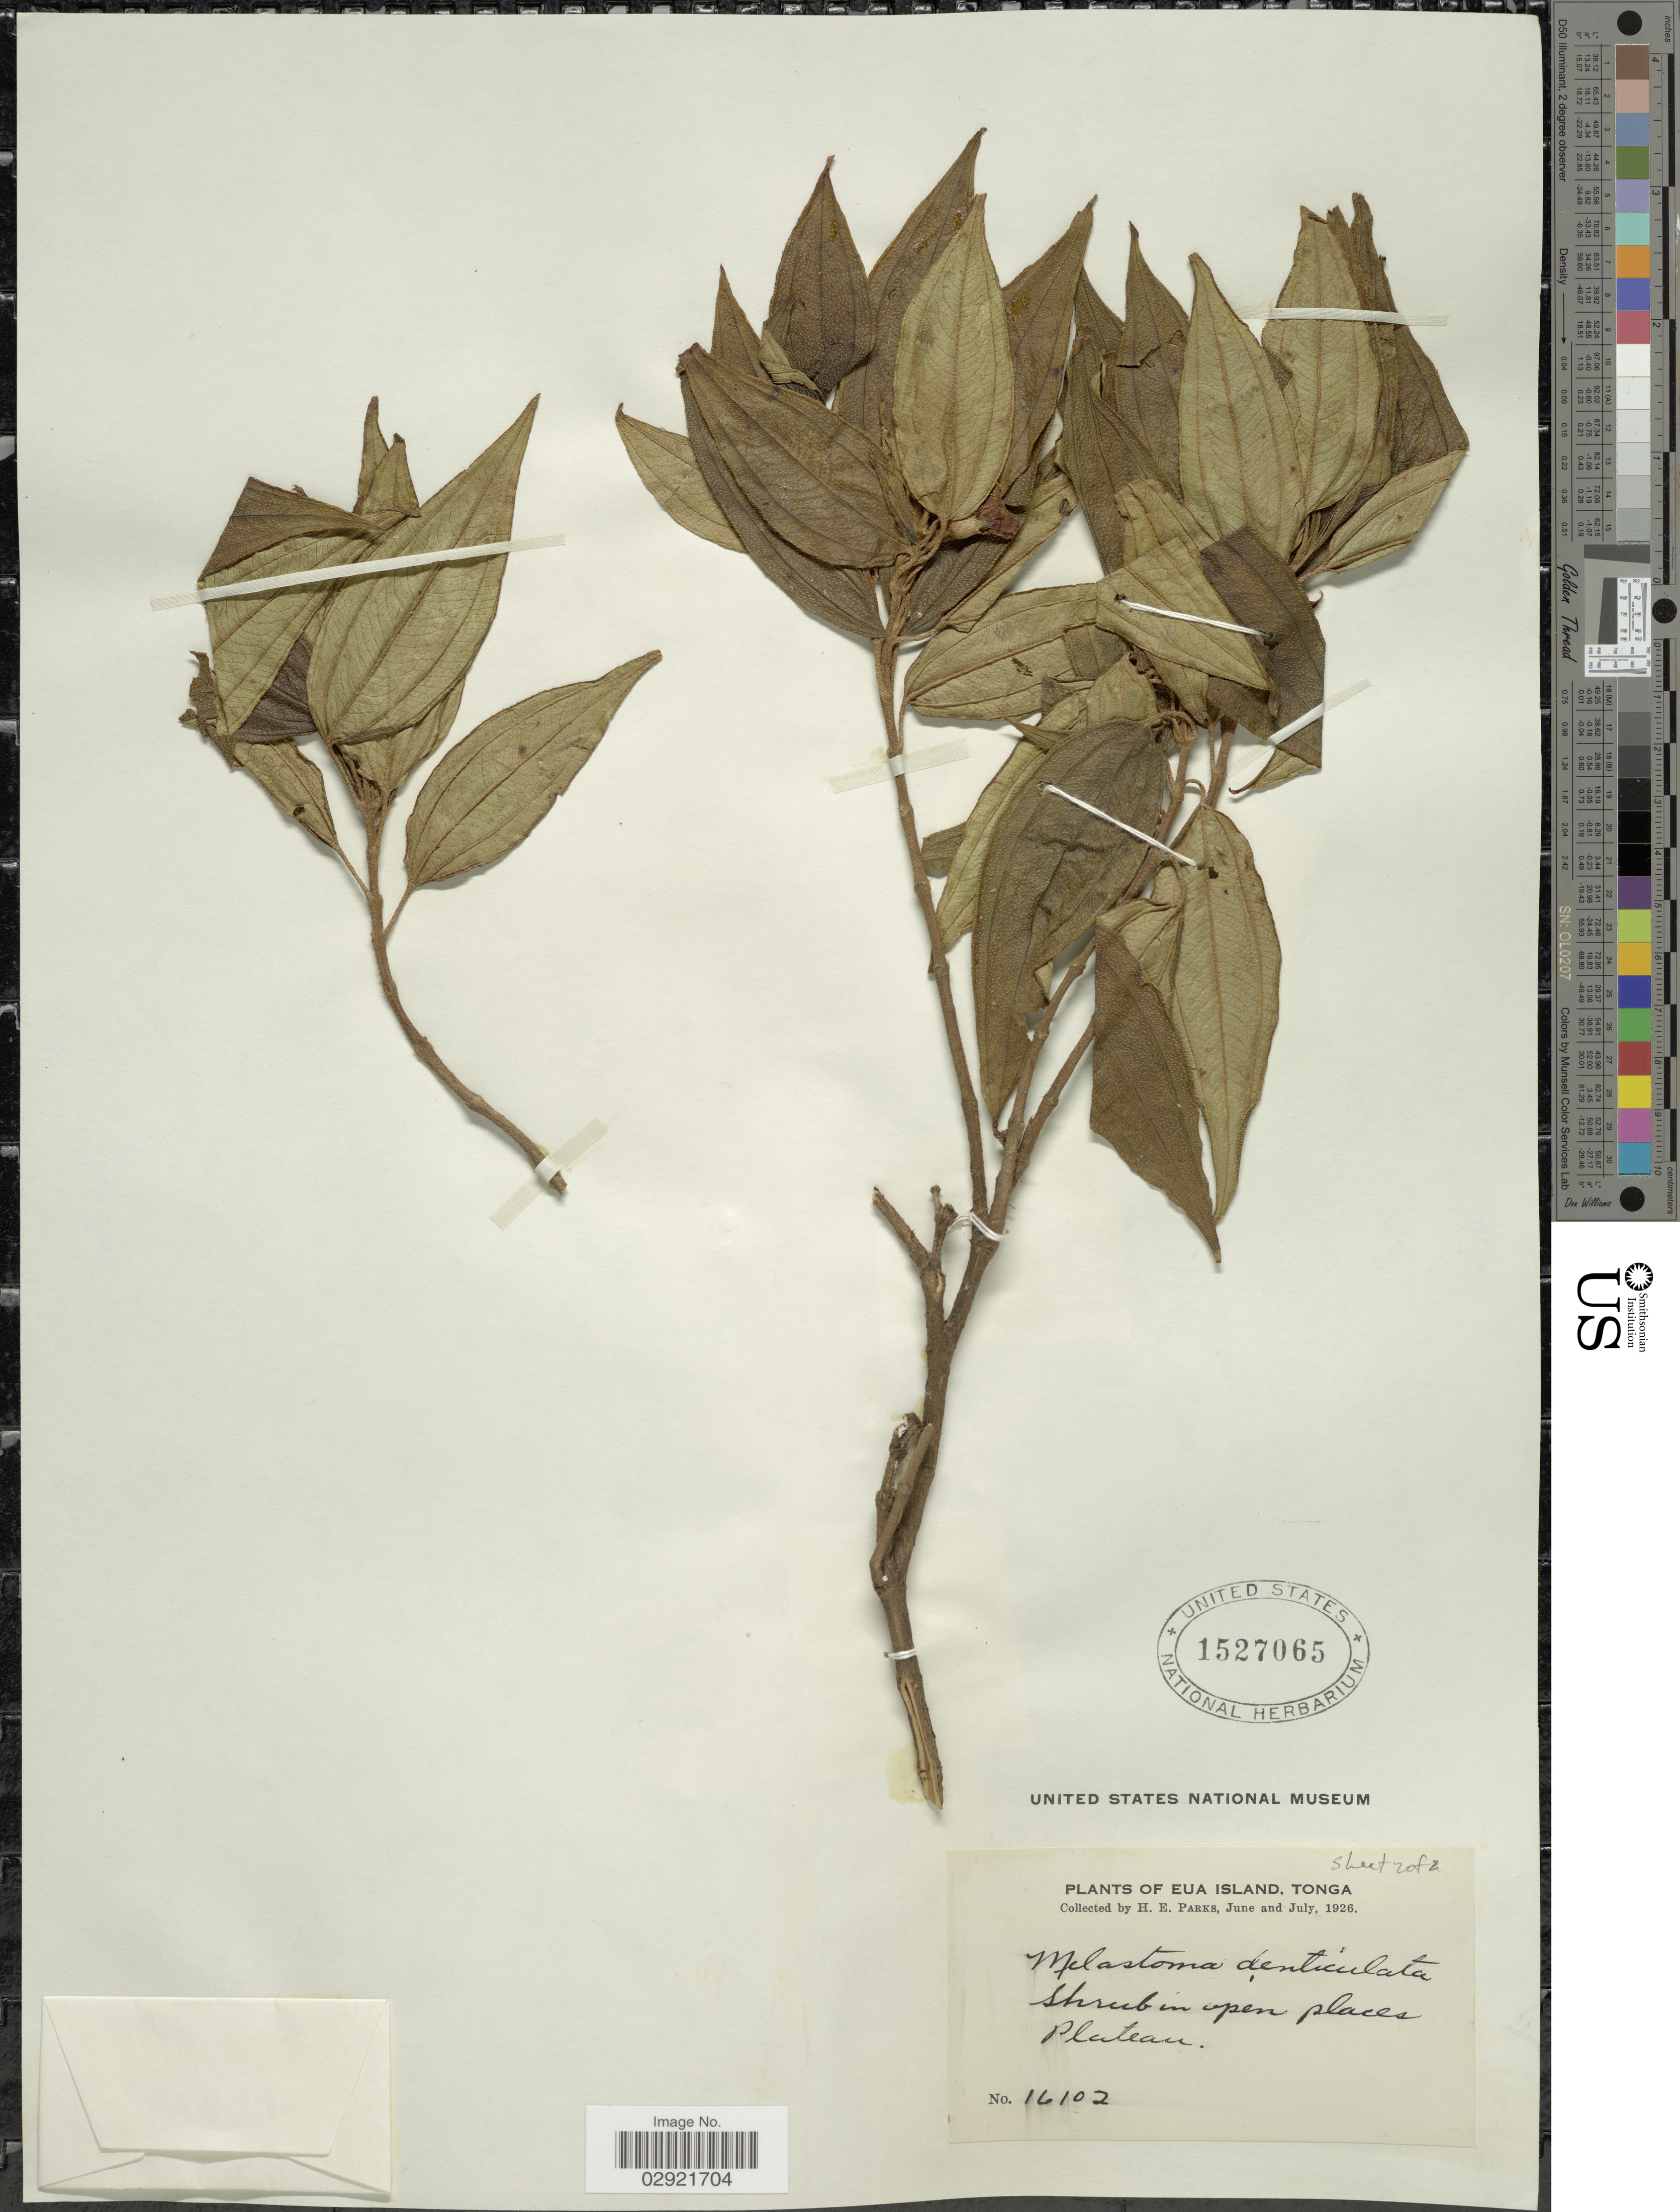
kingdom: Plantae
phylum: Tracheophyta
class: Magnoliopsida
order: Myrtales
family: Melastomataceae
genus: Melastoma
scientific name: Melastoma malabathricum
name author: L.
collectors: H. E. Parks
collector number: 16102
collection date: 1926-06/1926-07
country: Tonga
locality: Eua Island. Shrub in open places Plateau.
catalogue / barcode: US 1527065